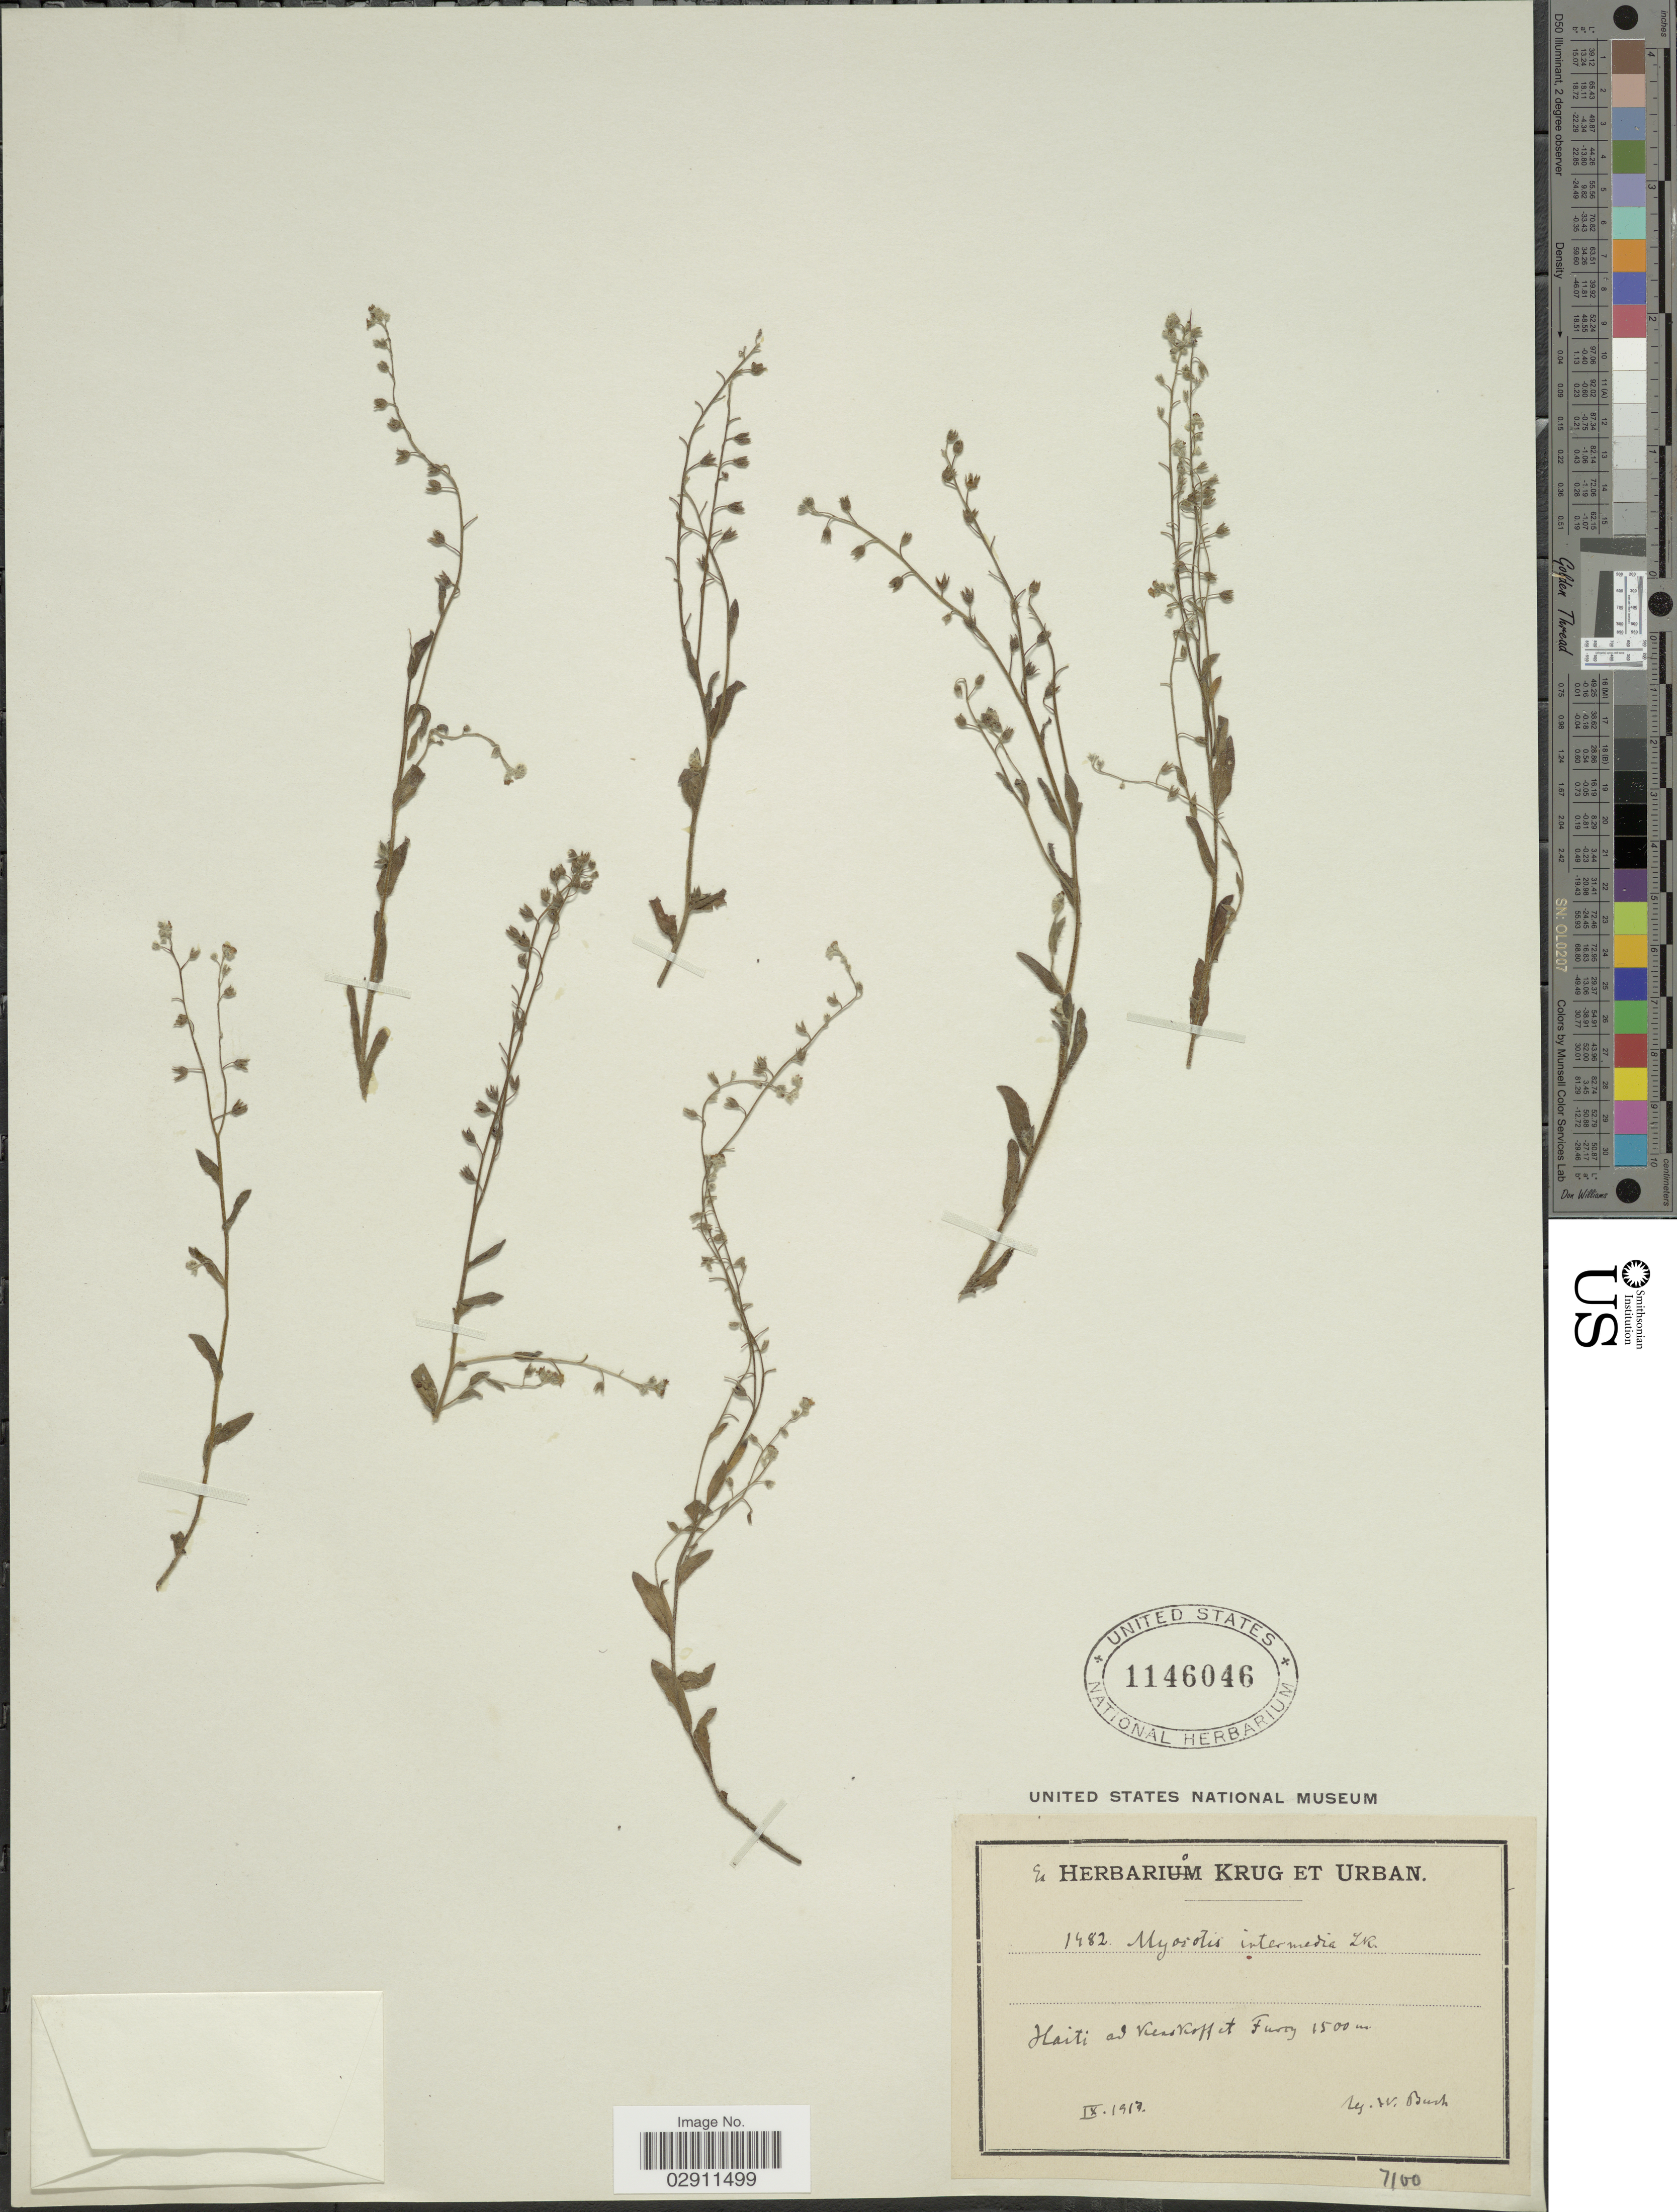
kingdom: Plantae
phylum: Tracheophyta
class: Magnoliopsida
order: Boraginales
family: Boraginaceae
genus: Myosotis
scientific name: Myosotis arvensis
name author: (L.) Hill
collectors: W. Bush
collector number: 1482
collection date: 1917-09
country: Haiti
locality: Ad Kenskoff et Furcy.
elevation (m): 1500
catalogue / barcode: US 1146046